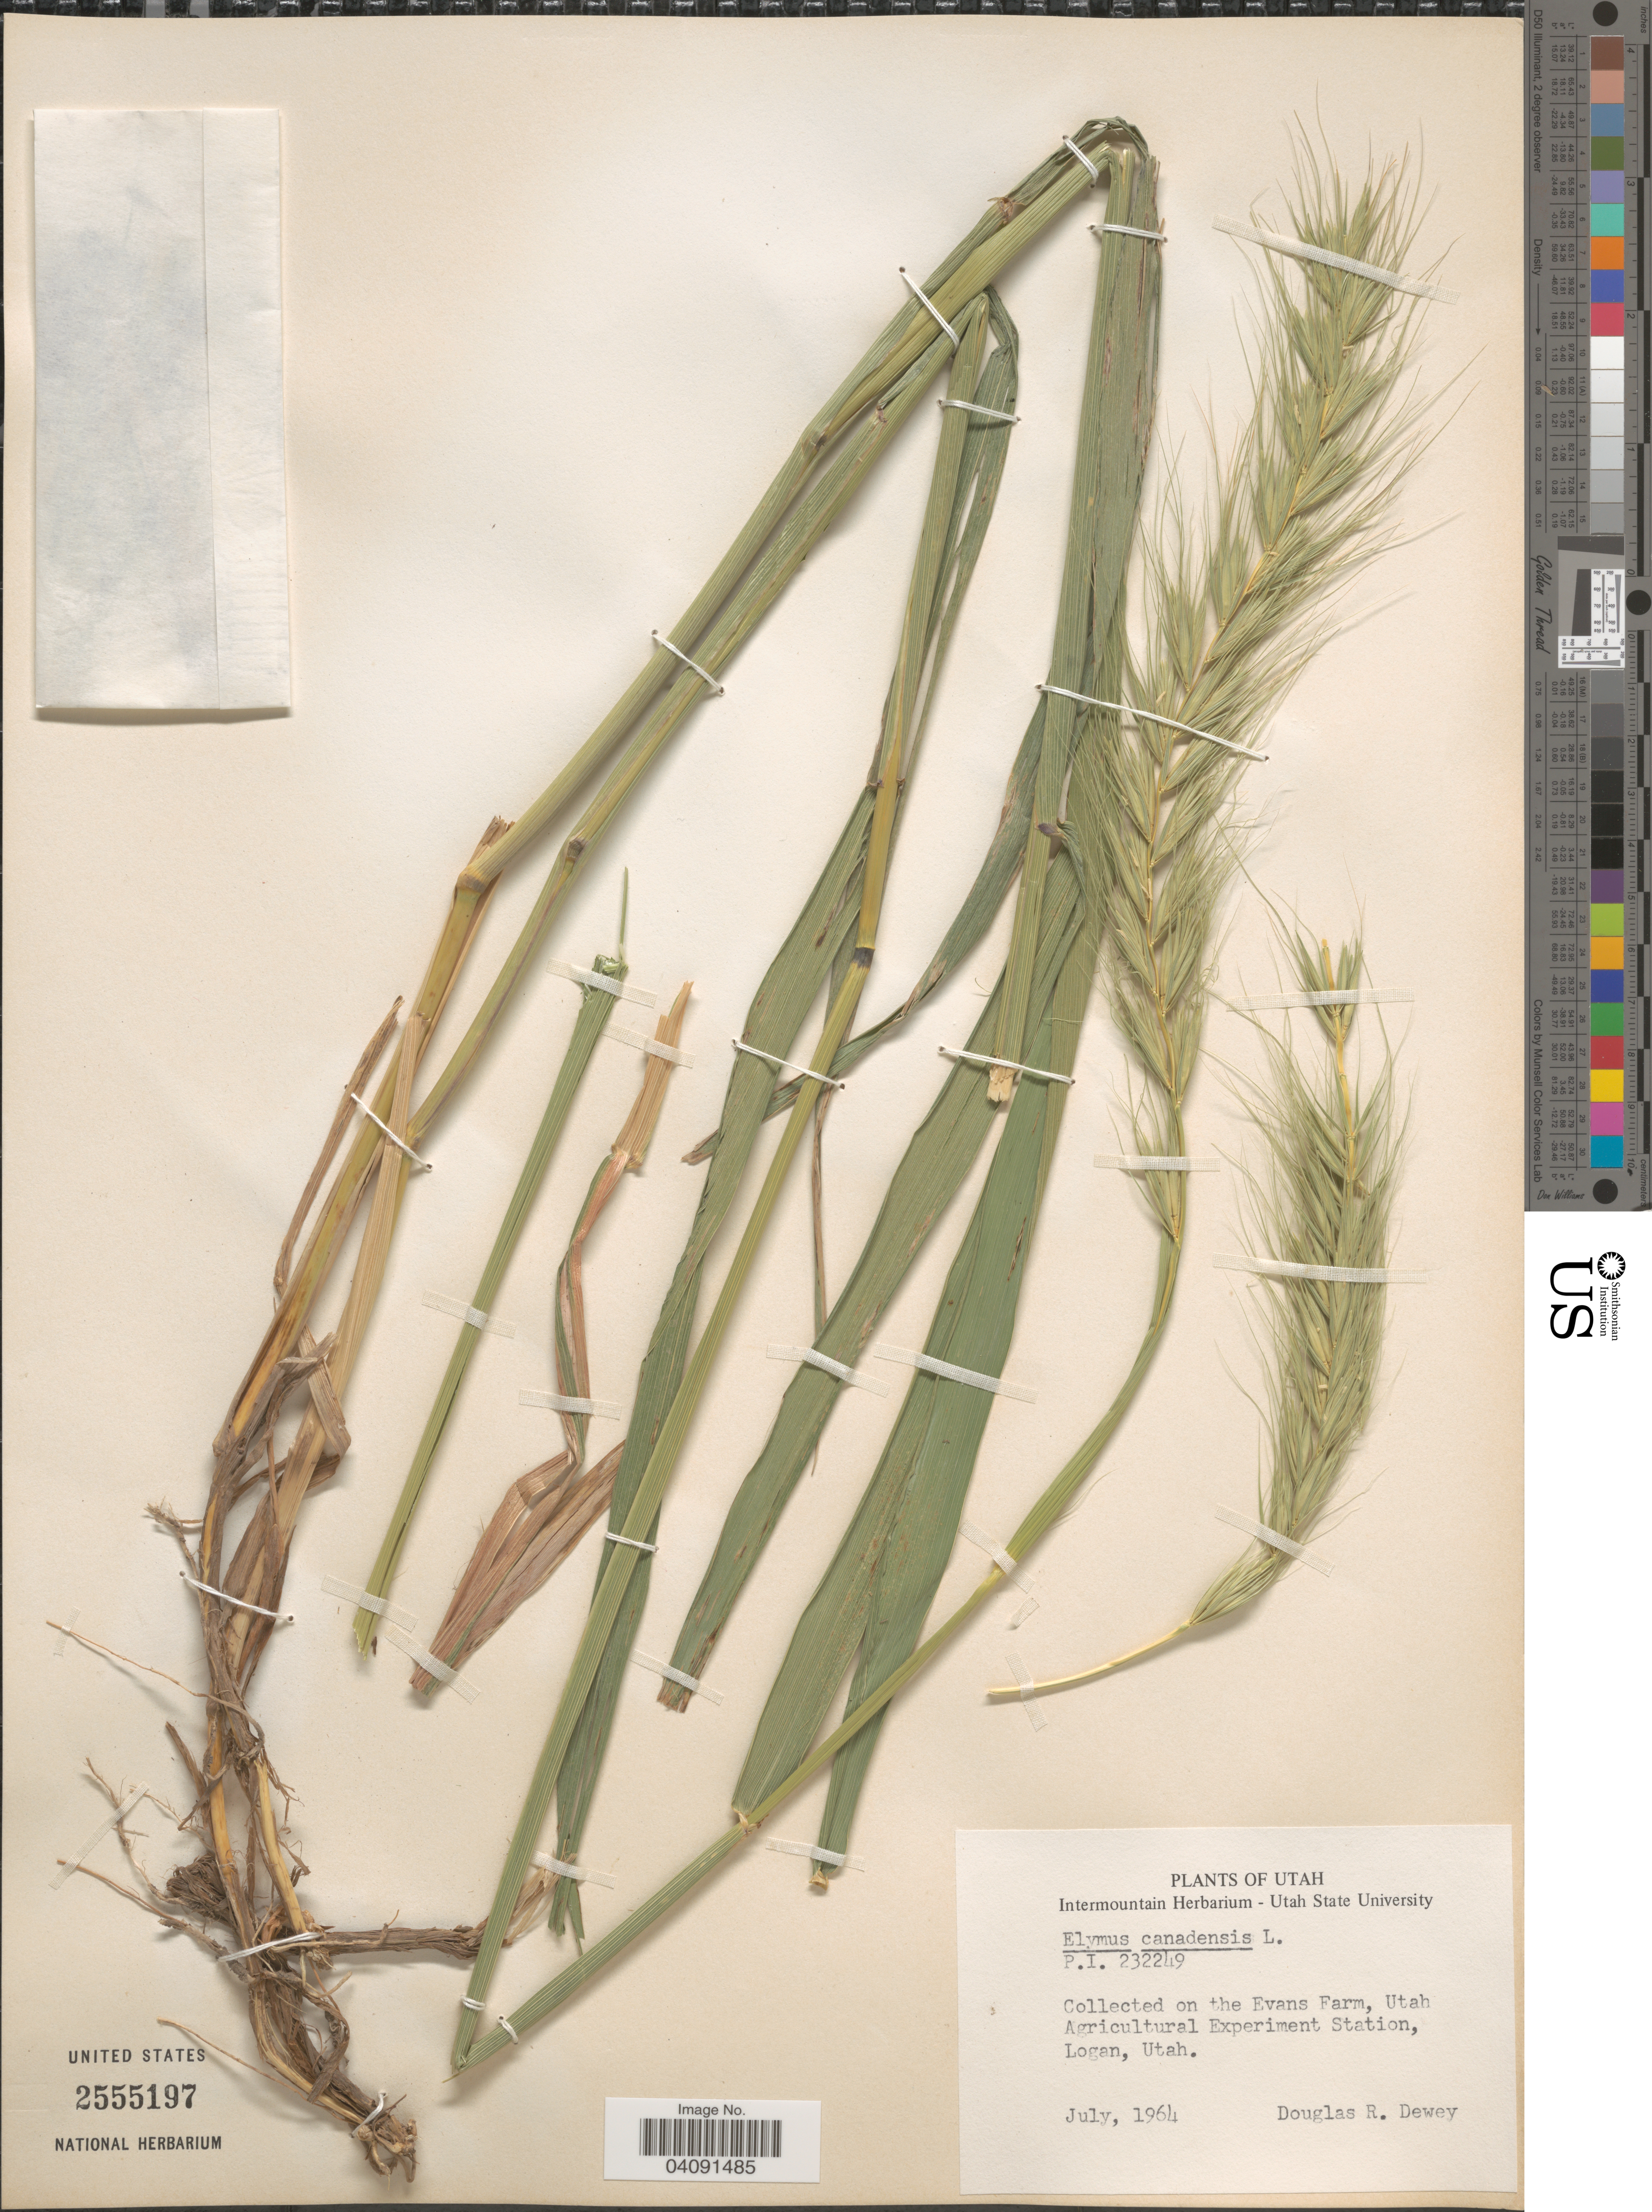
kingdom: Plantae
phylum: Tracheophyta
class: Liliopsida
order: Poales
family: Poaceae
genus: Elymus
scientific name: Elymus canadensis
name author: L.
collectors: D. Dewey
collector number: P.I. 232249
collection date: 1964-07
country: United States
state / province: Utah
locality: On the Evans Farm. Agricultural Experiment Station, Logan.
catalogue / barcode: US 2555197